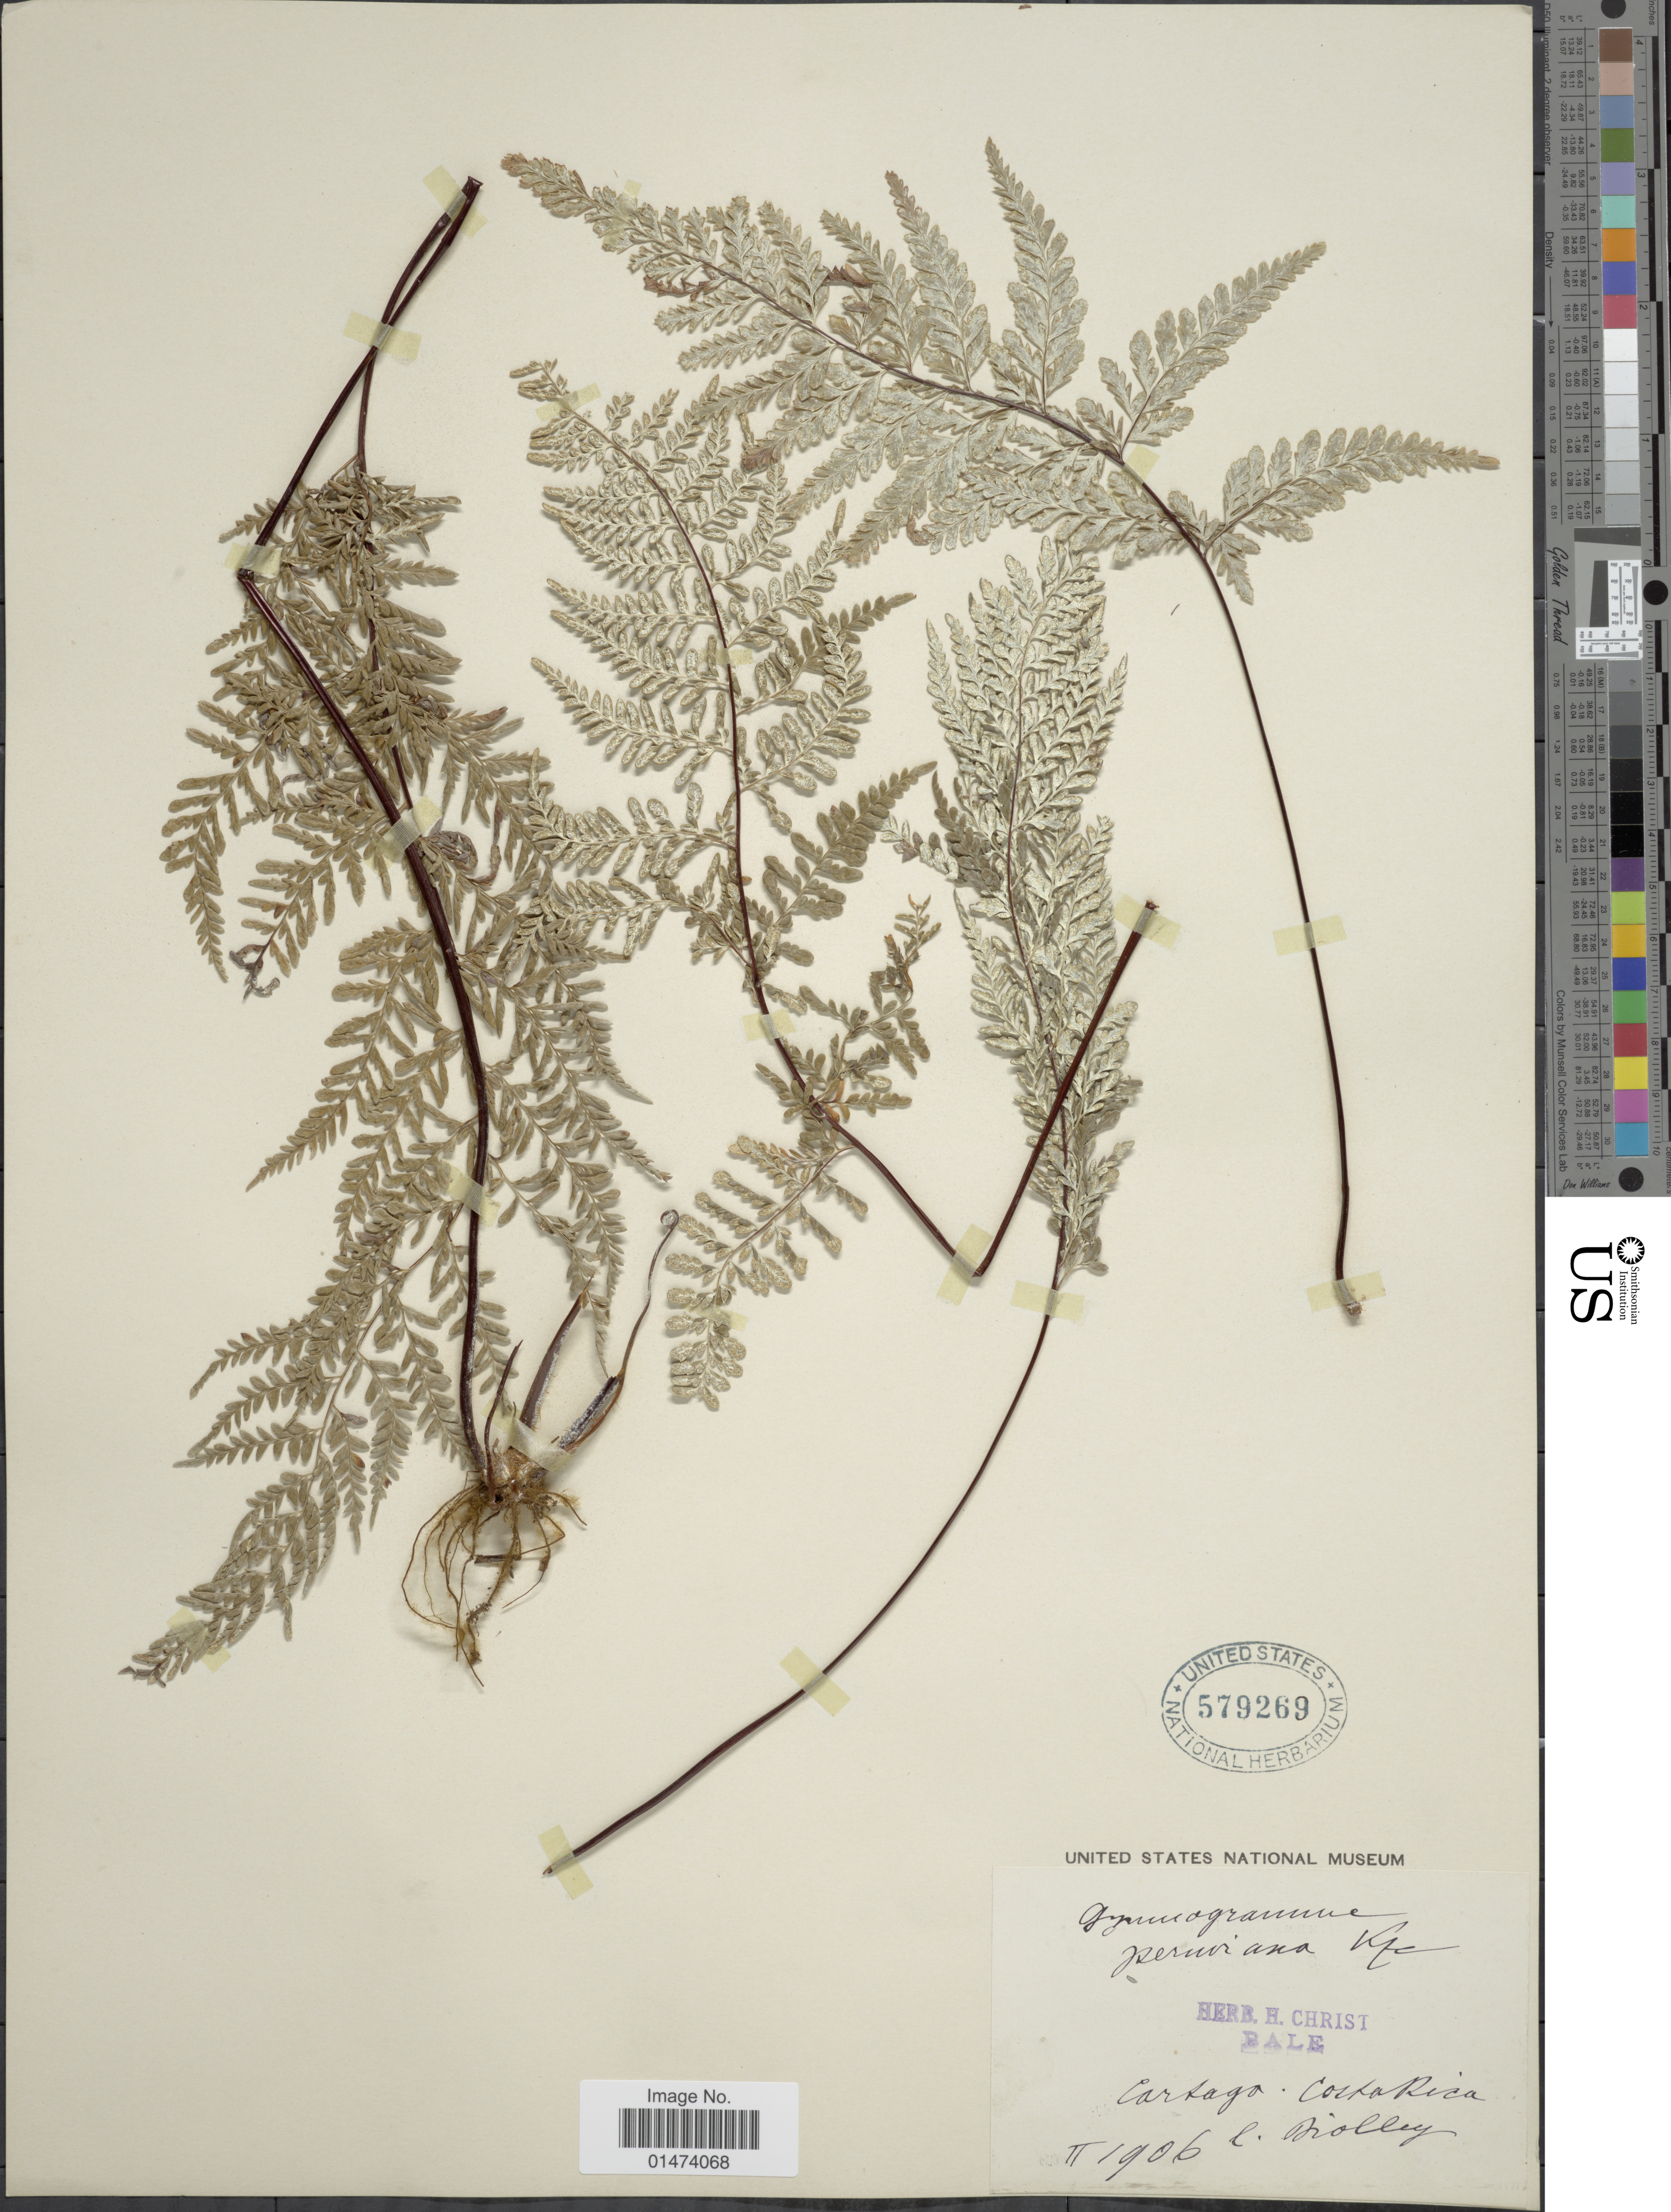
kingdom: Plantae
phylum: Tracheophyta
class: Polypodiopsida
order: Polypodiales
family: Pteridaceae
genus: Pityrogramma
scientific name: Pityrogramma dealbata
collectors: Biolley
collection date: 1906-02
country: Costa Rica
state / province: Cartago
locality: Cartago, Costa Rica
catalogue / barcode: US 579269